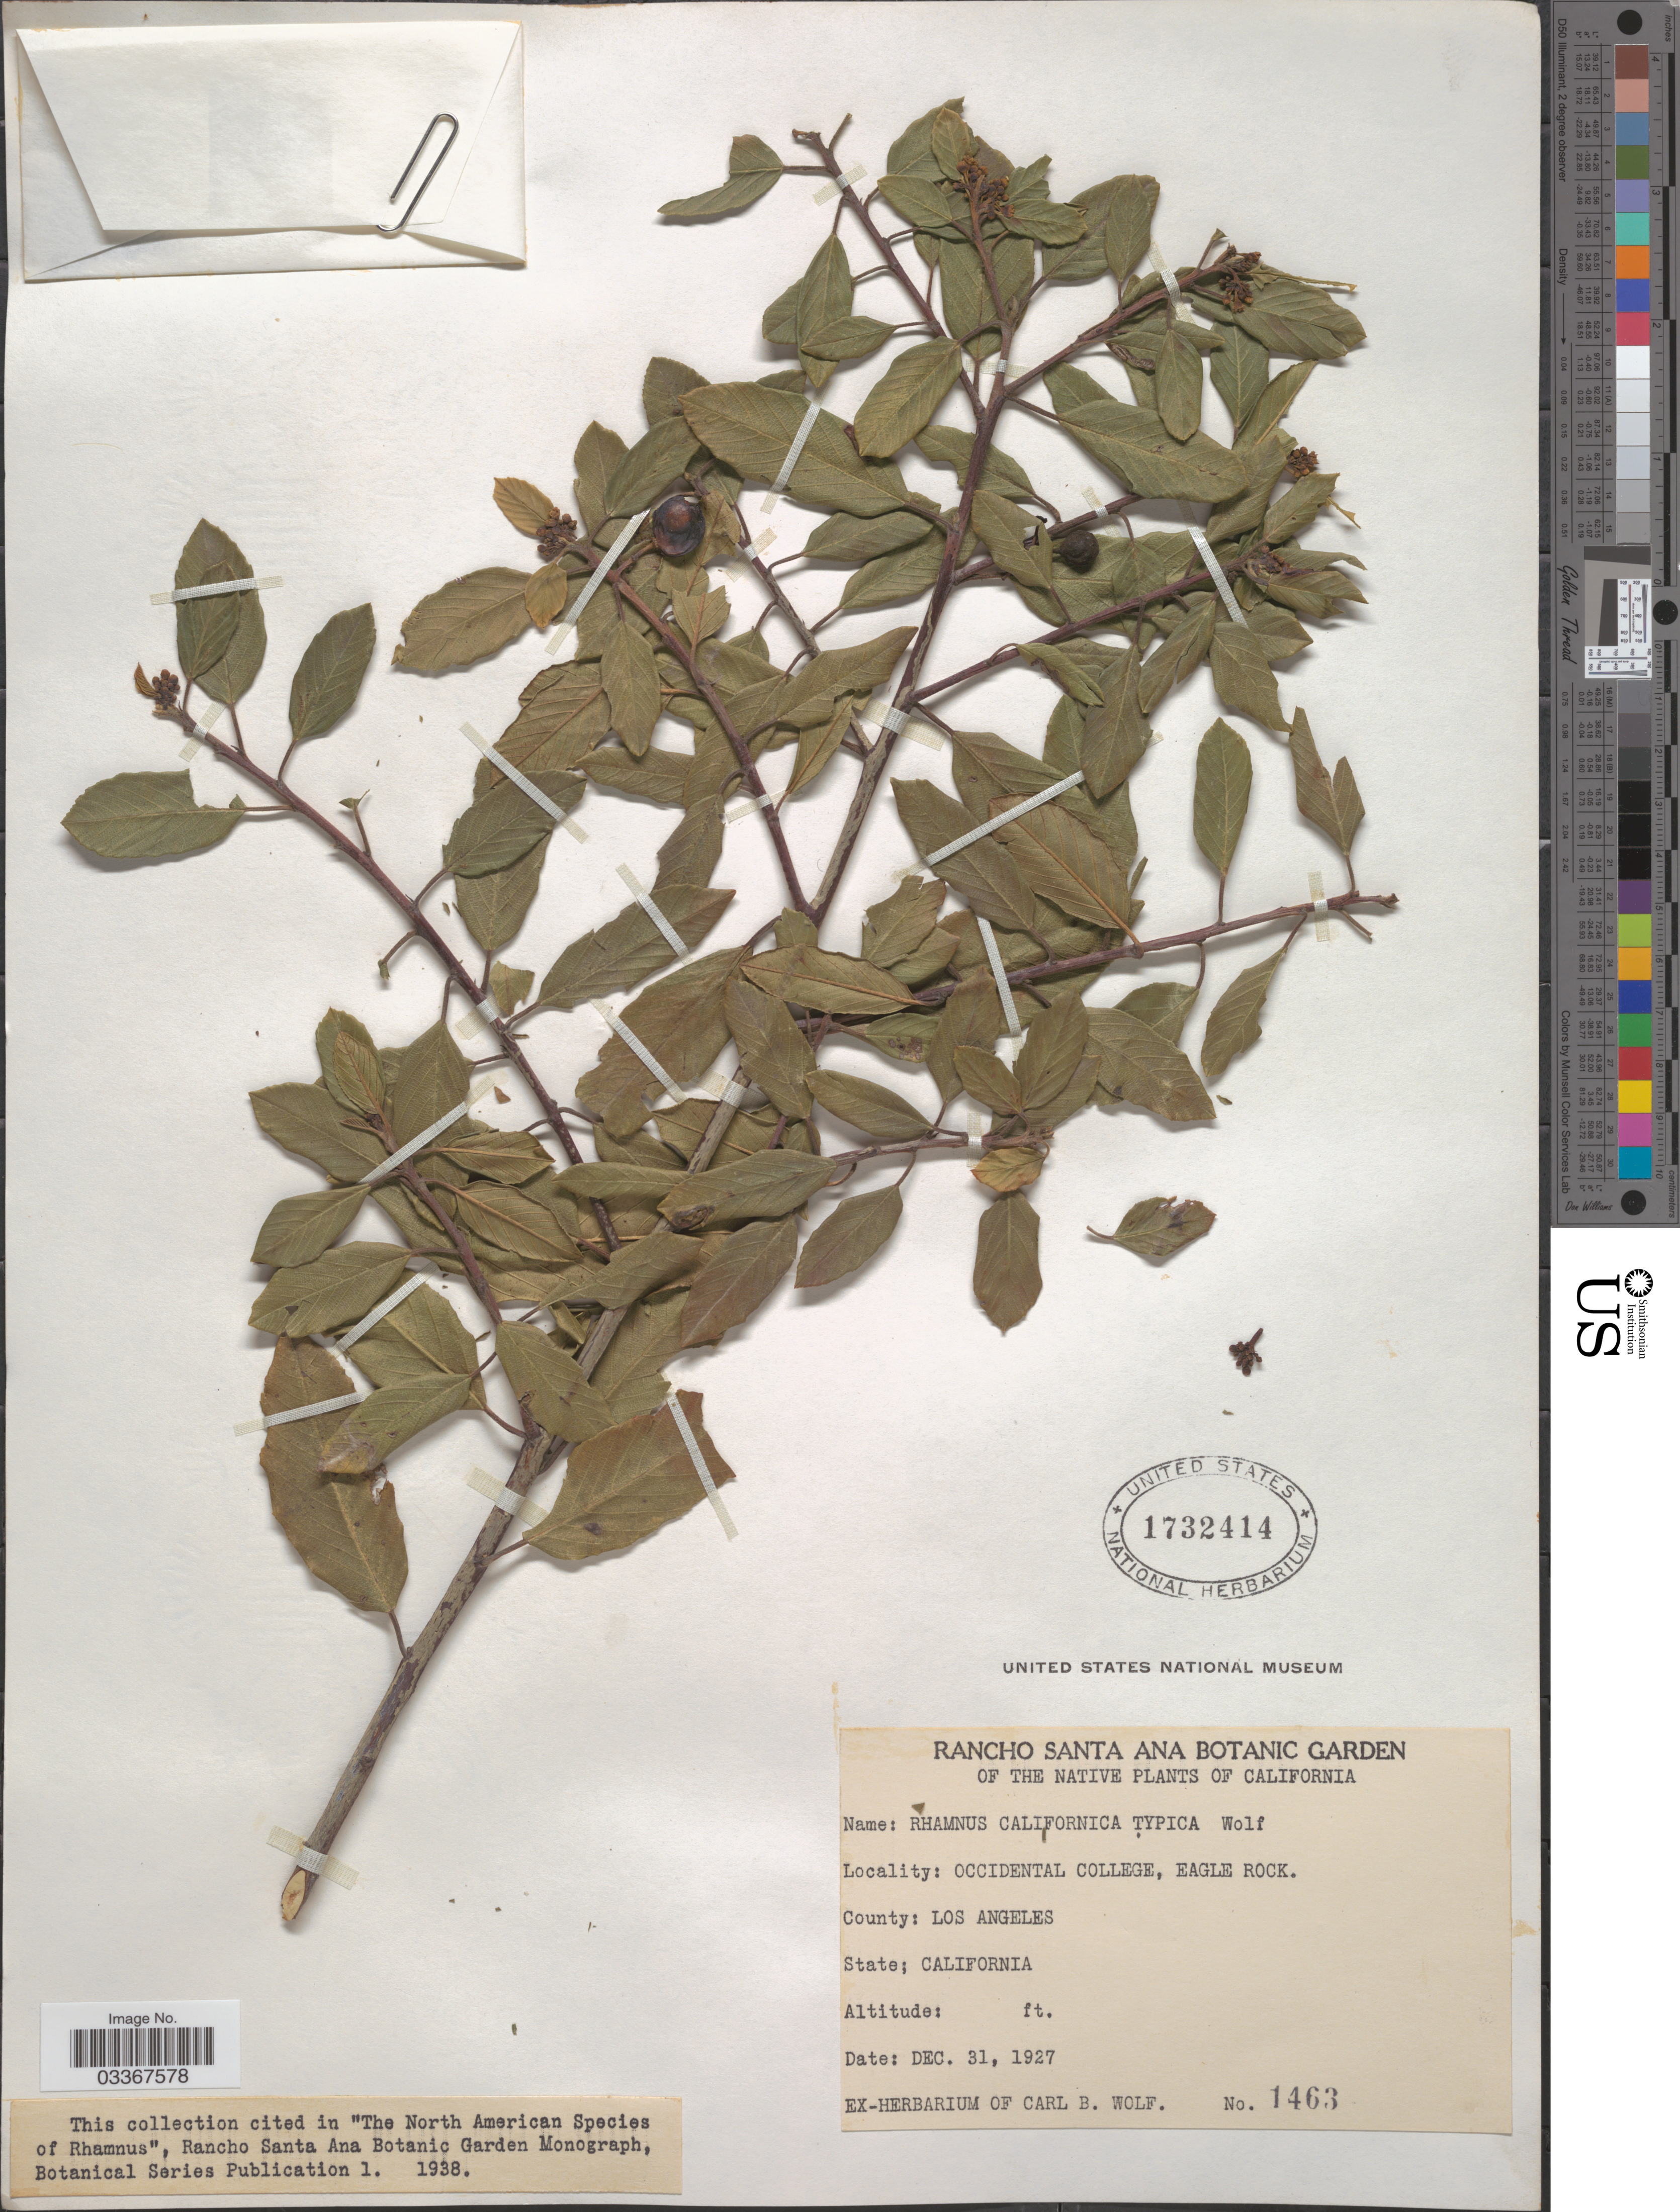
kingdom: Plantae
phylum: Tracheophyta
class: Magnoliopsida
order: Rosales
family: Rhamnaceae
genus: Frangula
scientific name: Frangula californica subsp. californica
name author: (Eschsch.) A. Gray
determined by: Strong, Mark T., (BOT), Smithsonian Institution - National Museum of Natural History (UNITED STATES)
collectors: ex herb. Carl B. Wolf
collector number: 1463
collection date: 1927-12-31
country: United States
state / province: California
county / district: Los Angeles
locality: Occidental College, Eagle Rock, County: Los Angeles.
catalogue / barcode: US 1732414